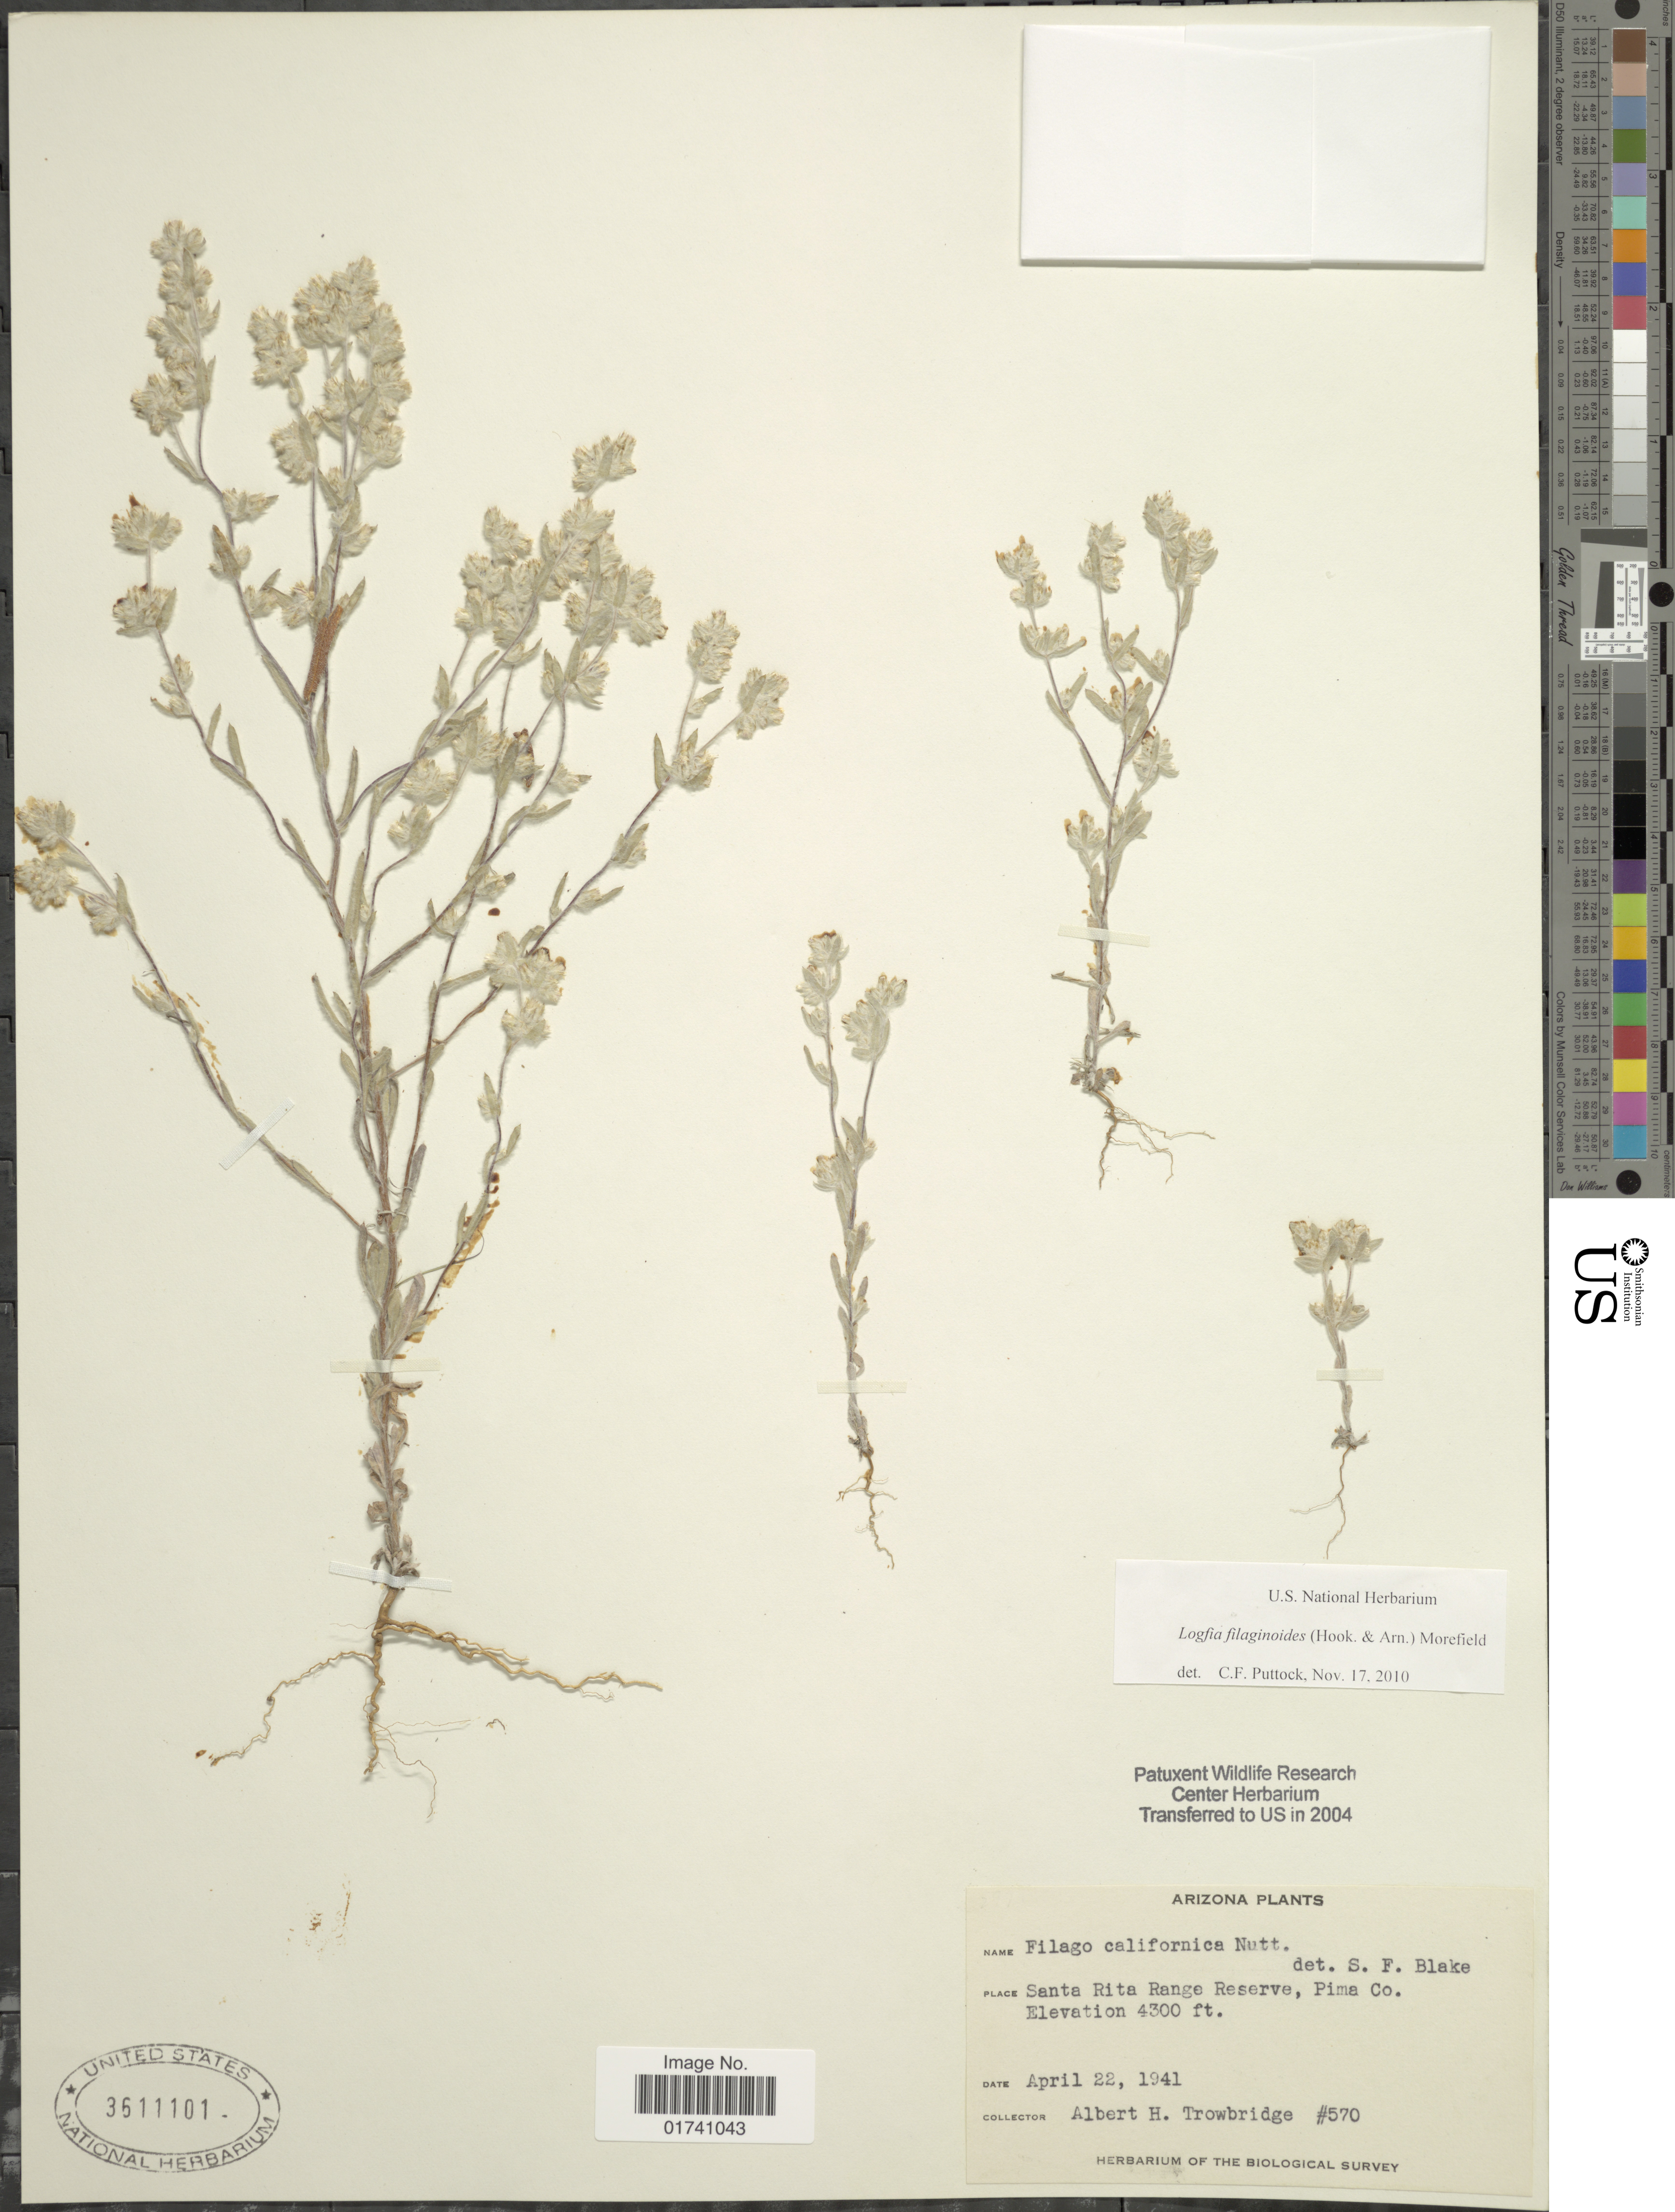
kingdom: Plantae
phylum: Tracheophyta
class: Magnoliopsida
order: Asterales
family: Asteraceae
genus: Logfia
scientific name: Logfia filaginoides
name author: (Hook. & Arn.) Morefield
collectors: A. H. Trowbridge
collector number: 570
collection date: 1941-04-22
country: United States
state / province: Arizona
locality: Santa Rita Range Reserve, Pima Co.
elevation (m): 1311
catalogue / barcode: US 3611101